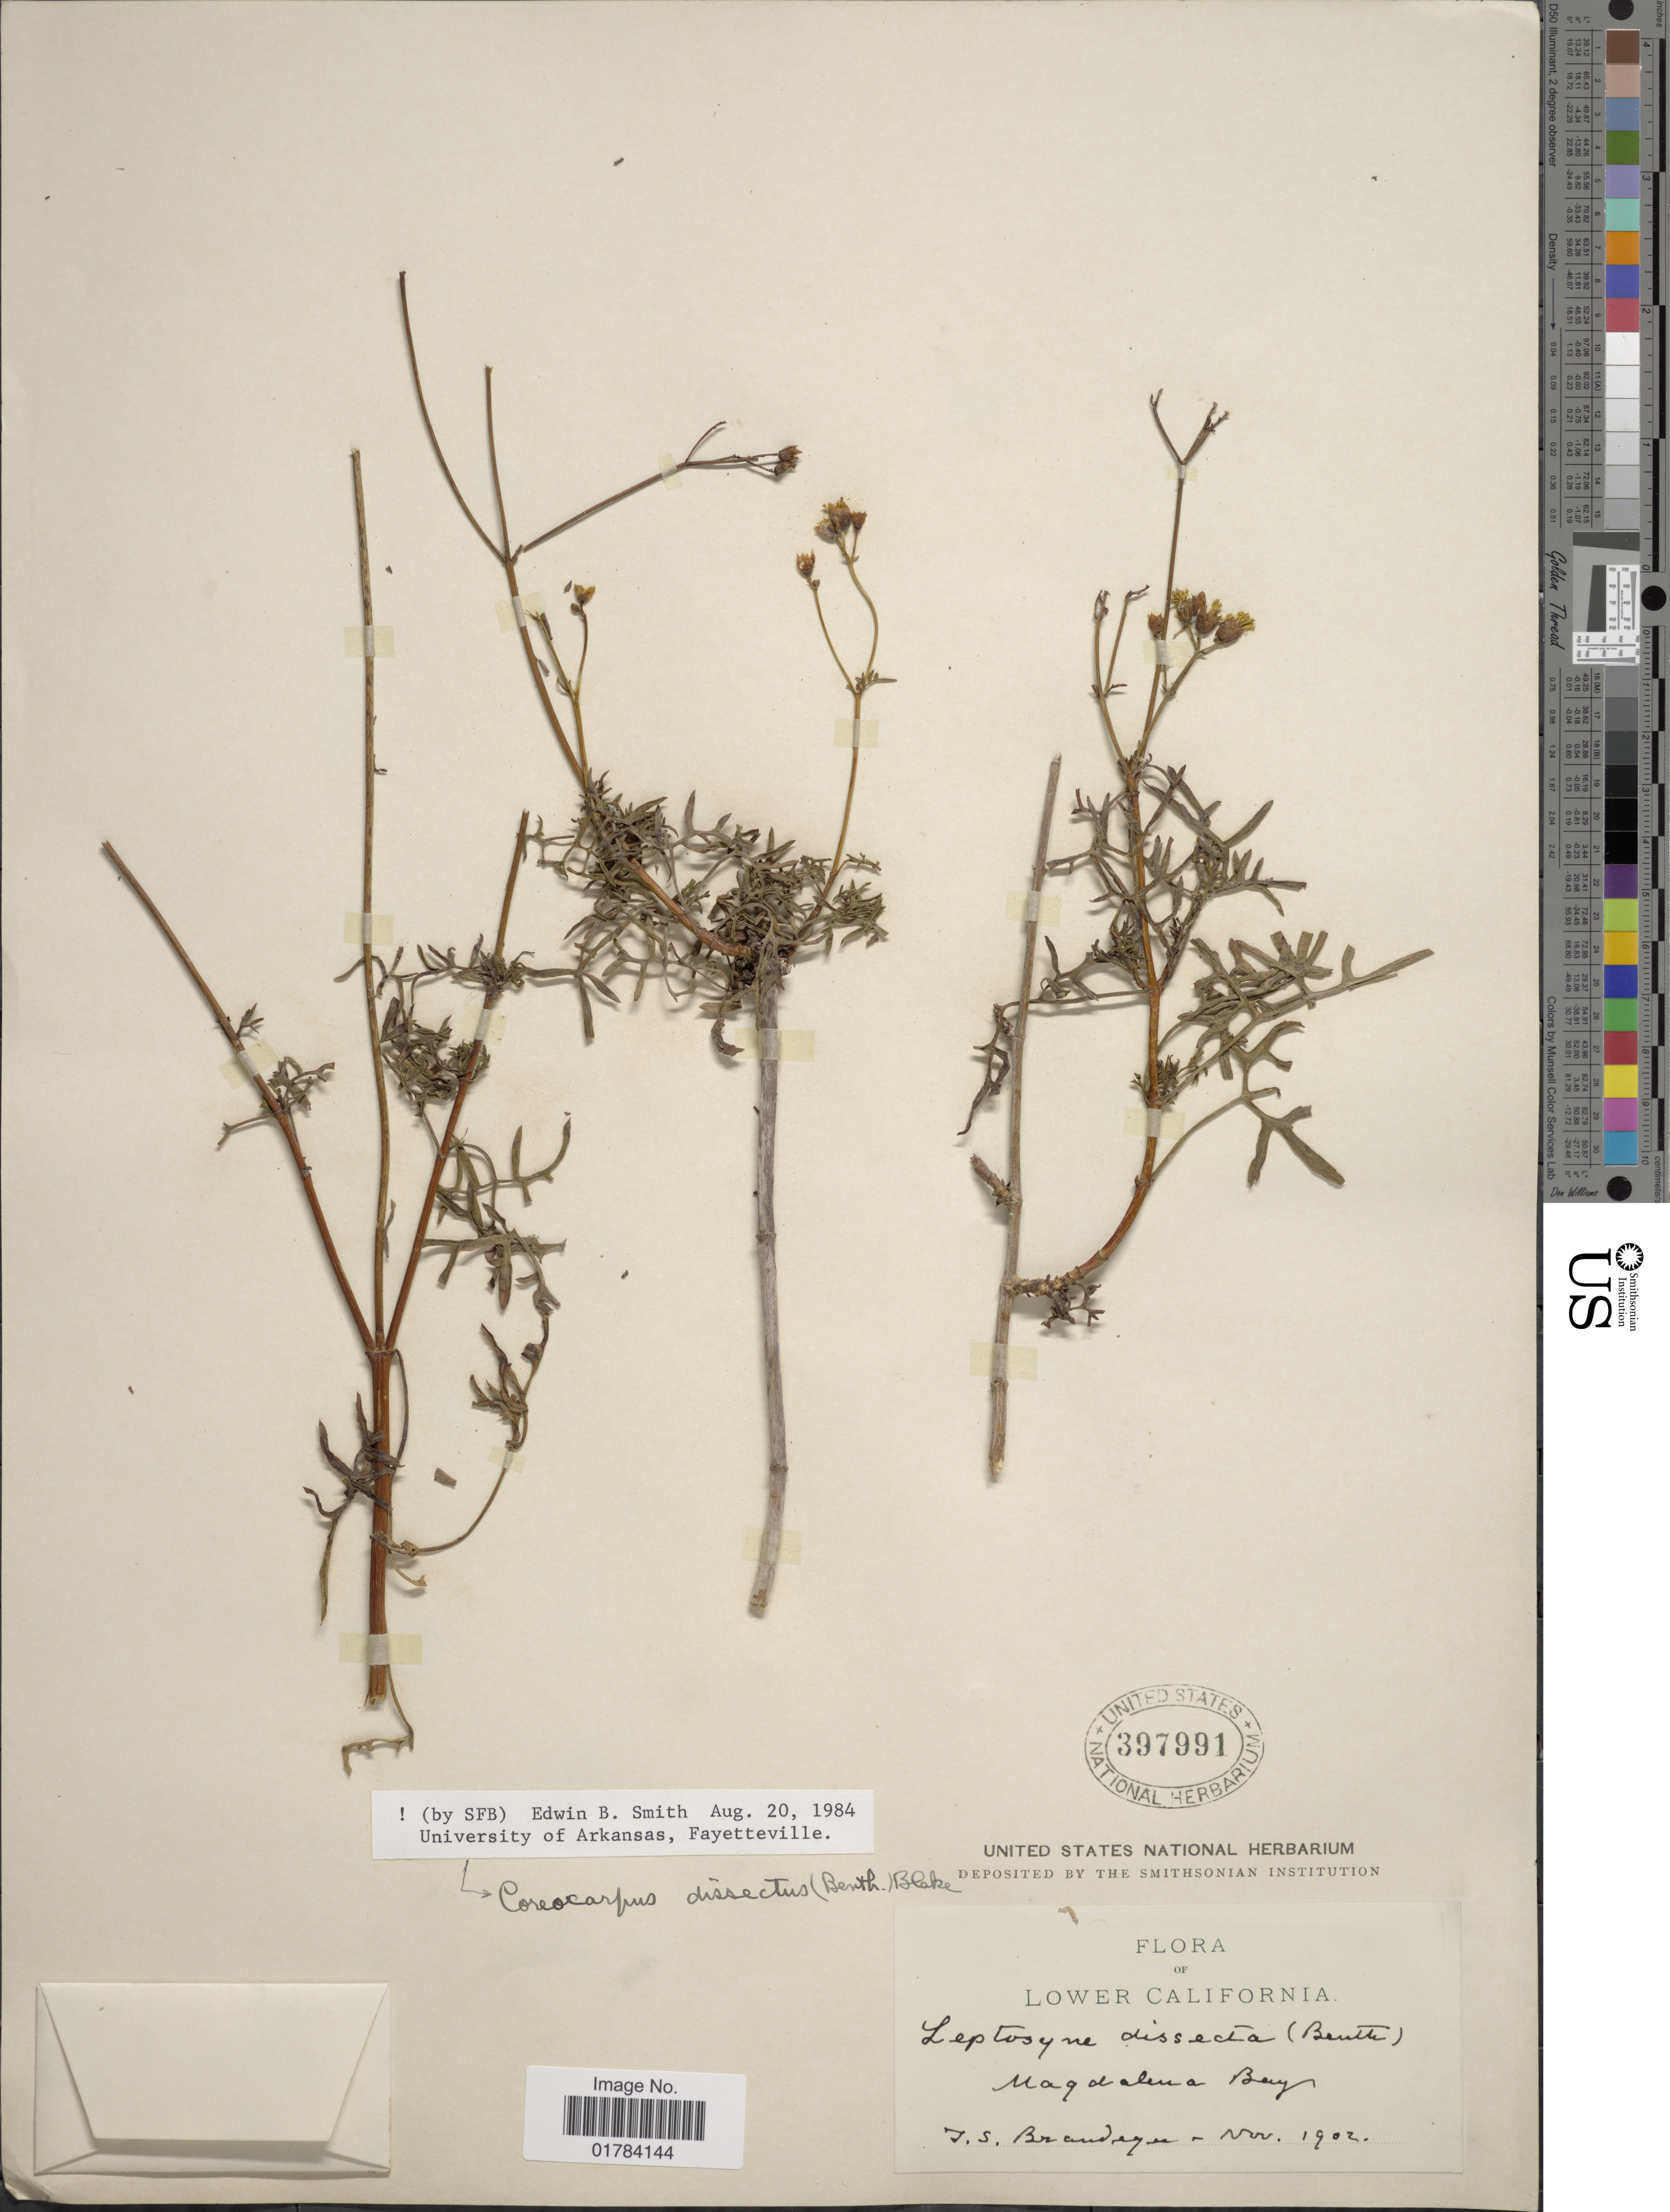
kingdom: Plantae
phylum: Tracheophyta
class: Magnoliopsida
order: Asterales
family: Asteraceae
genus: Coreocarpus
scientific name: Coreocarpus dissectus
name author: (Benth.) S.F. Blake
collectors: T. S. Brandegee (herbarium)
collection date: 1902-11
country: Mexico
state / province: Baja California Sur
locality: Lower California, Magdalena Bay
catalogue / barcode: US 397991